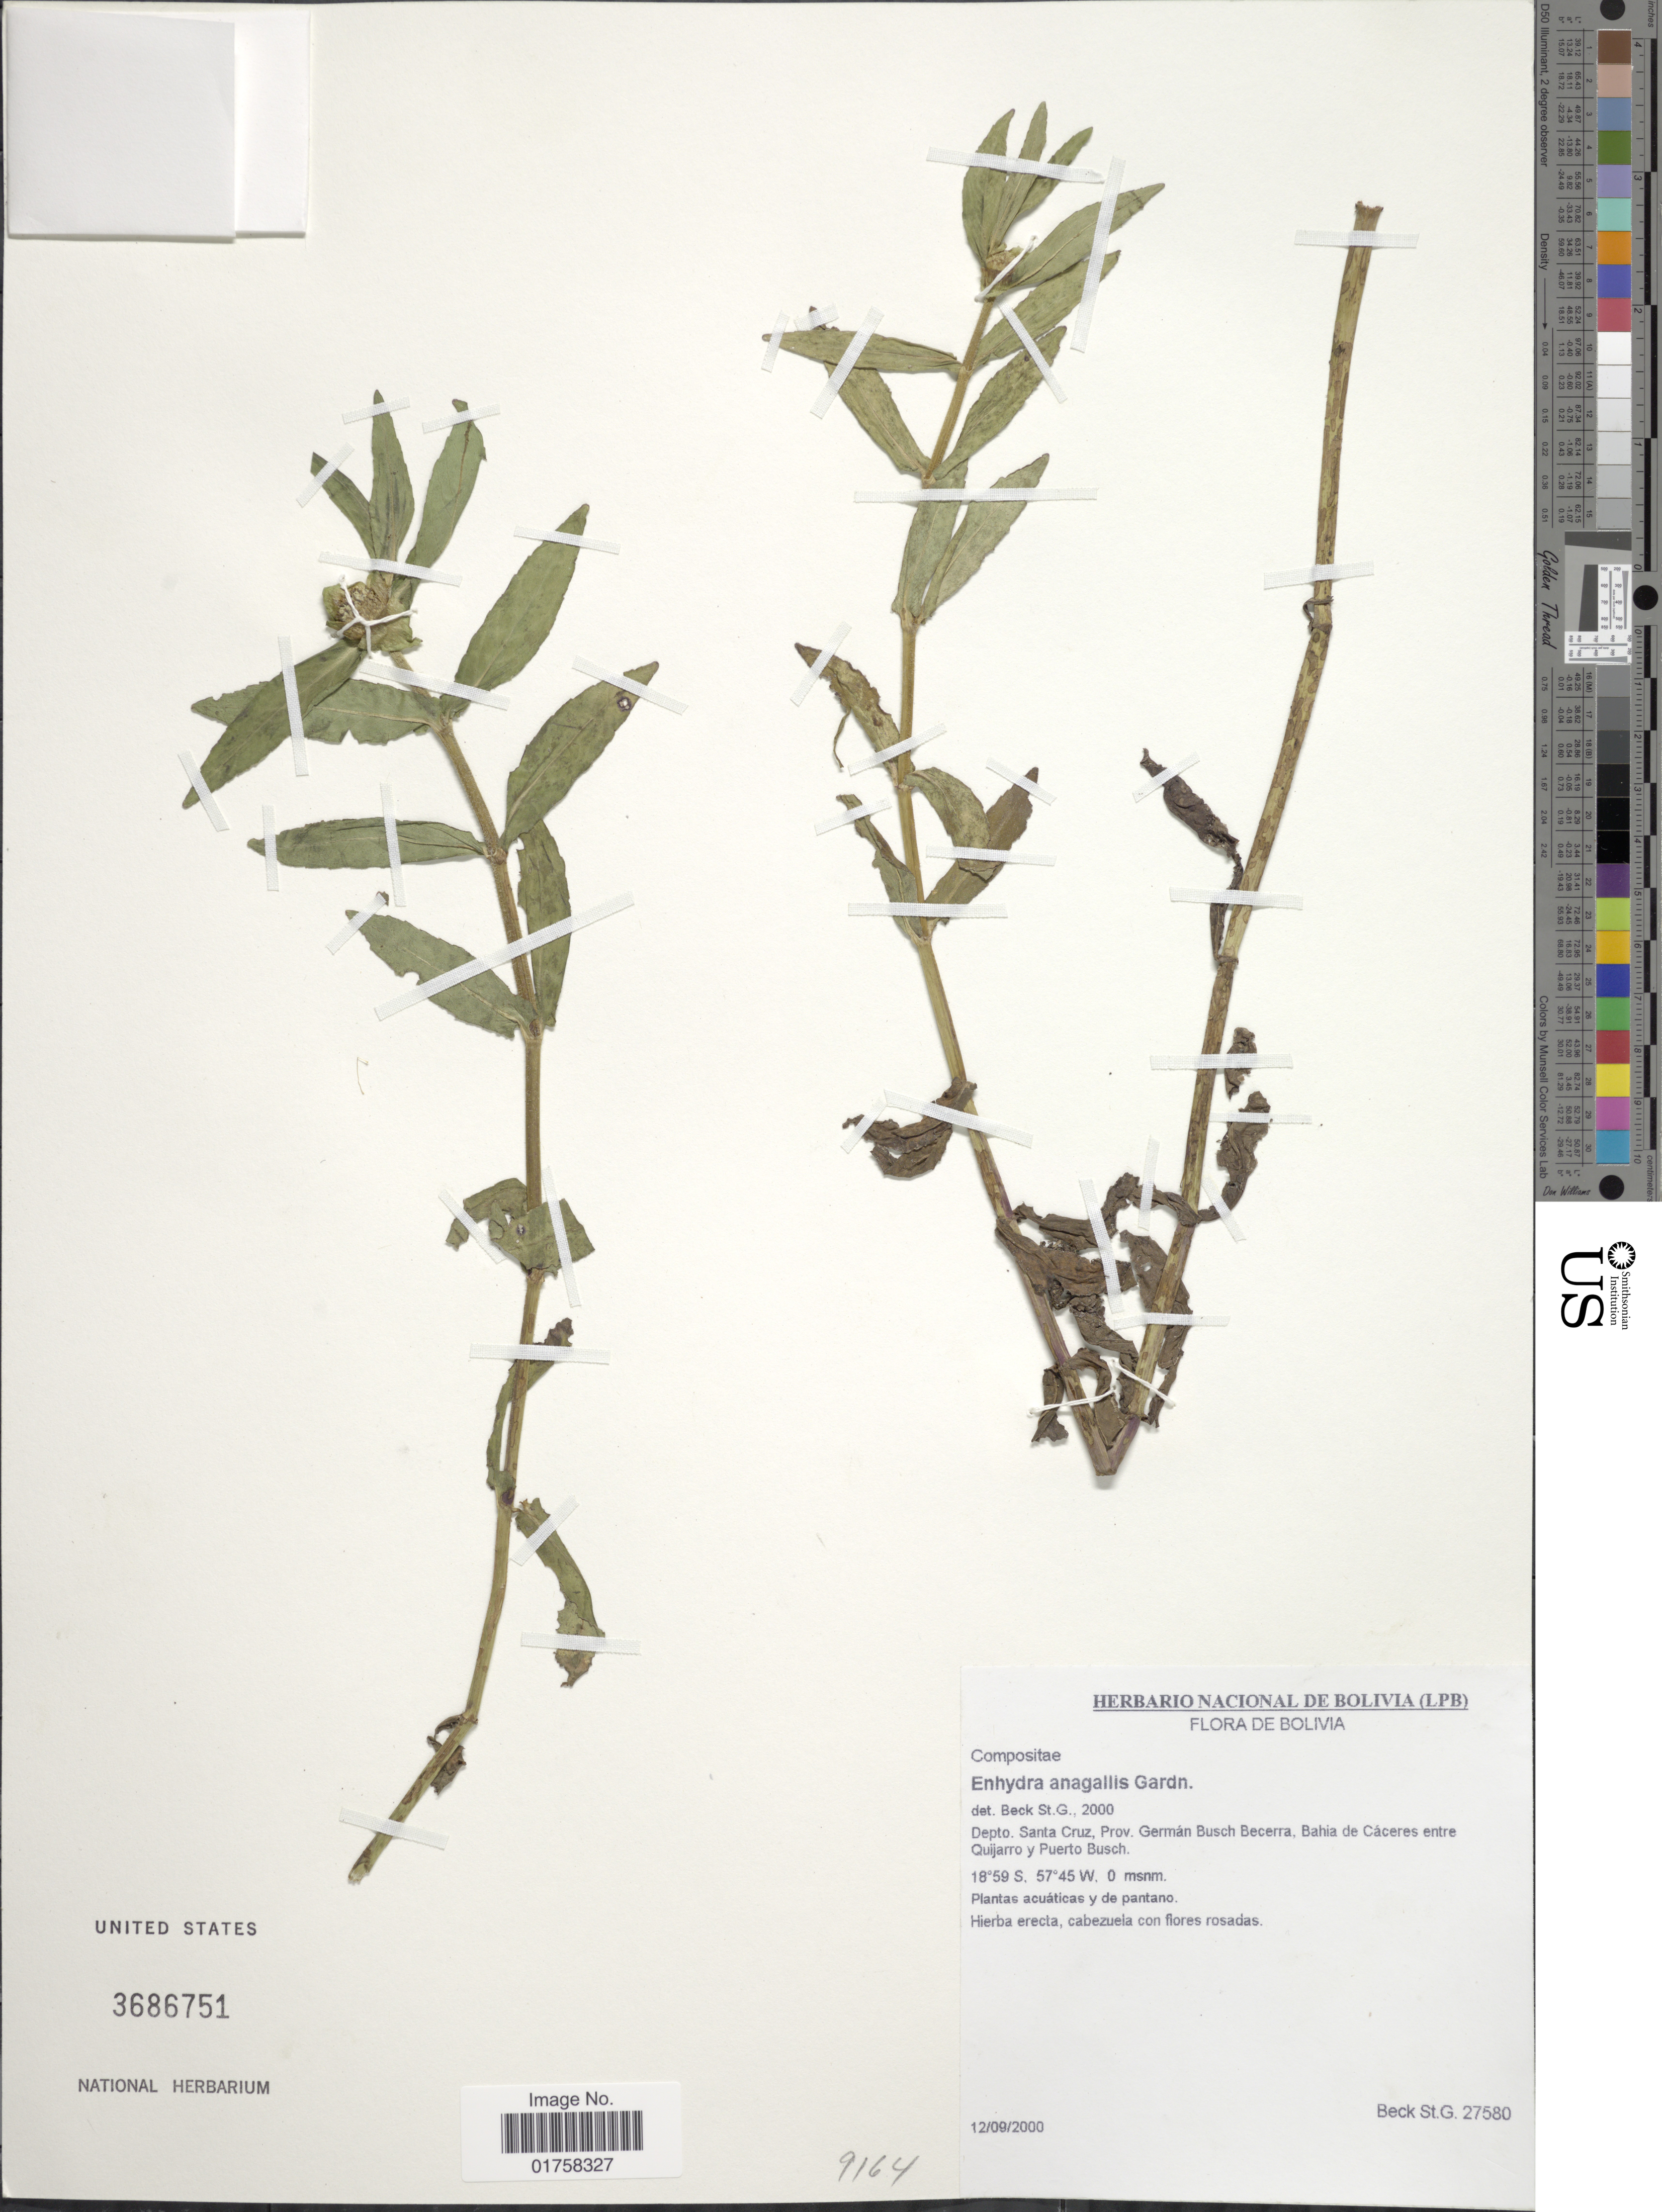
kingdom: Plantae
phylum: Tracheophyta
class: Magnoliopsida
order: Asterales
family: Asteraceae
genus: Enydra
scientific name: Enydra anagallis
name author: Gardner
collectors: S. G. Beck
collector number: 27580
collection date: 2000-09-12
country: Bolivia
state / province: Santa Cruz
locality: Prov. Germán Busch Becerra, Bahia de Cáceres entre Quijarro y Puerto Busch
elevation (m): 0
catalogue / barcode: US 3686751